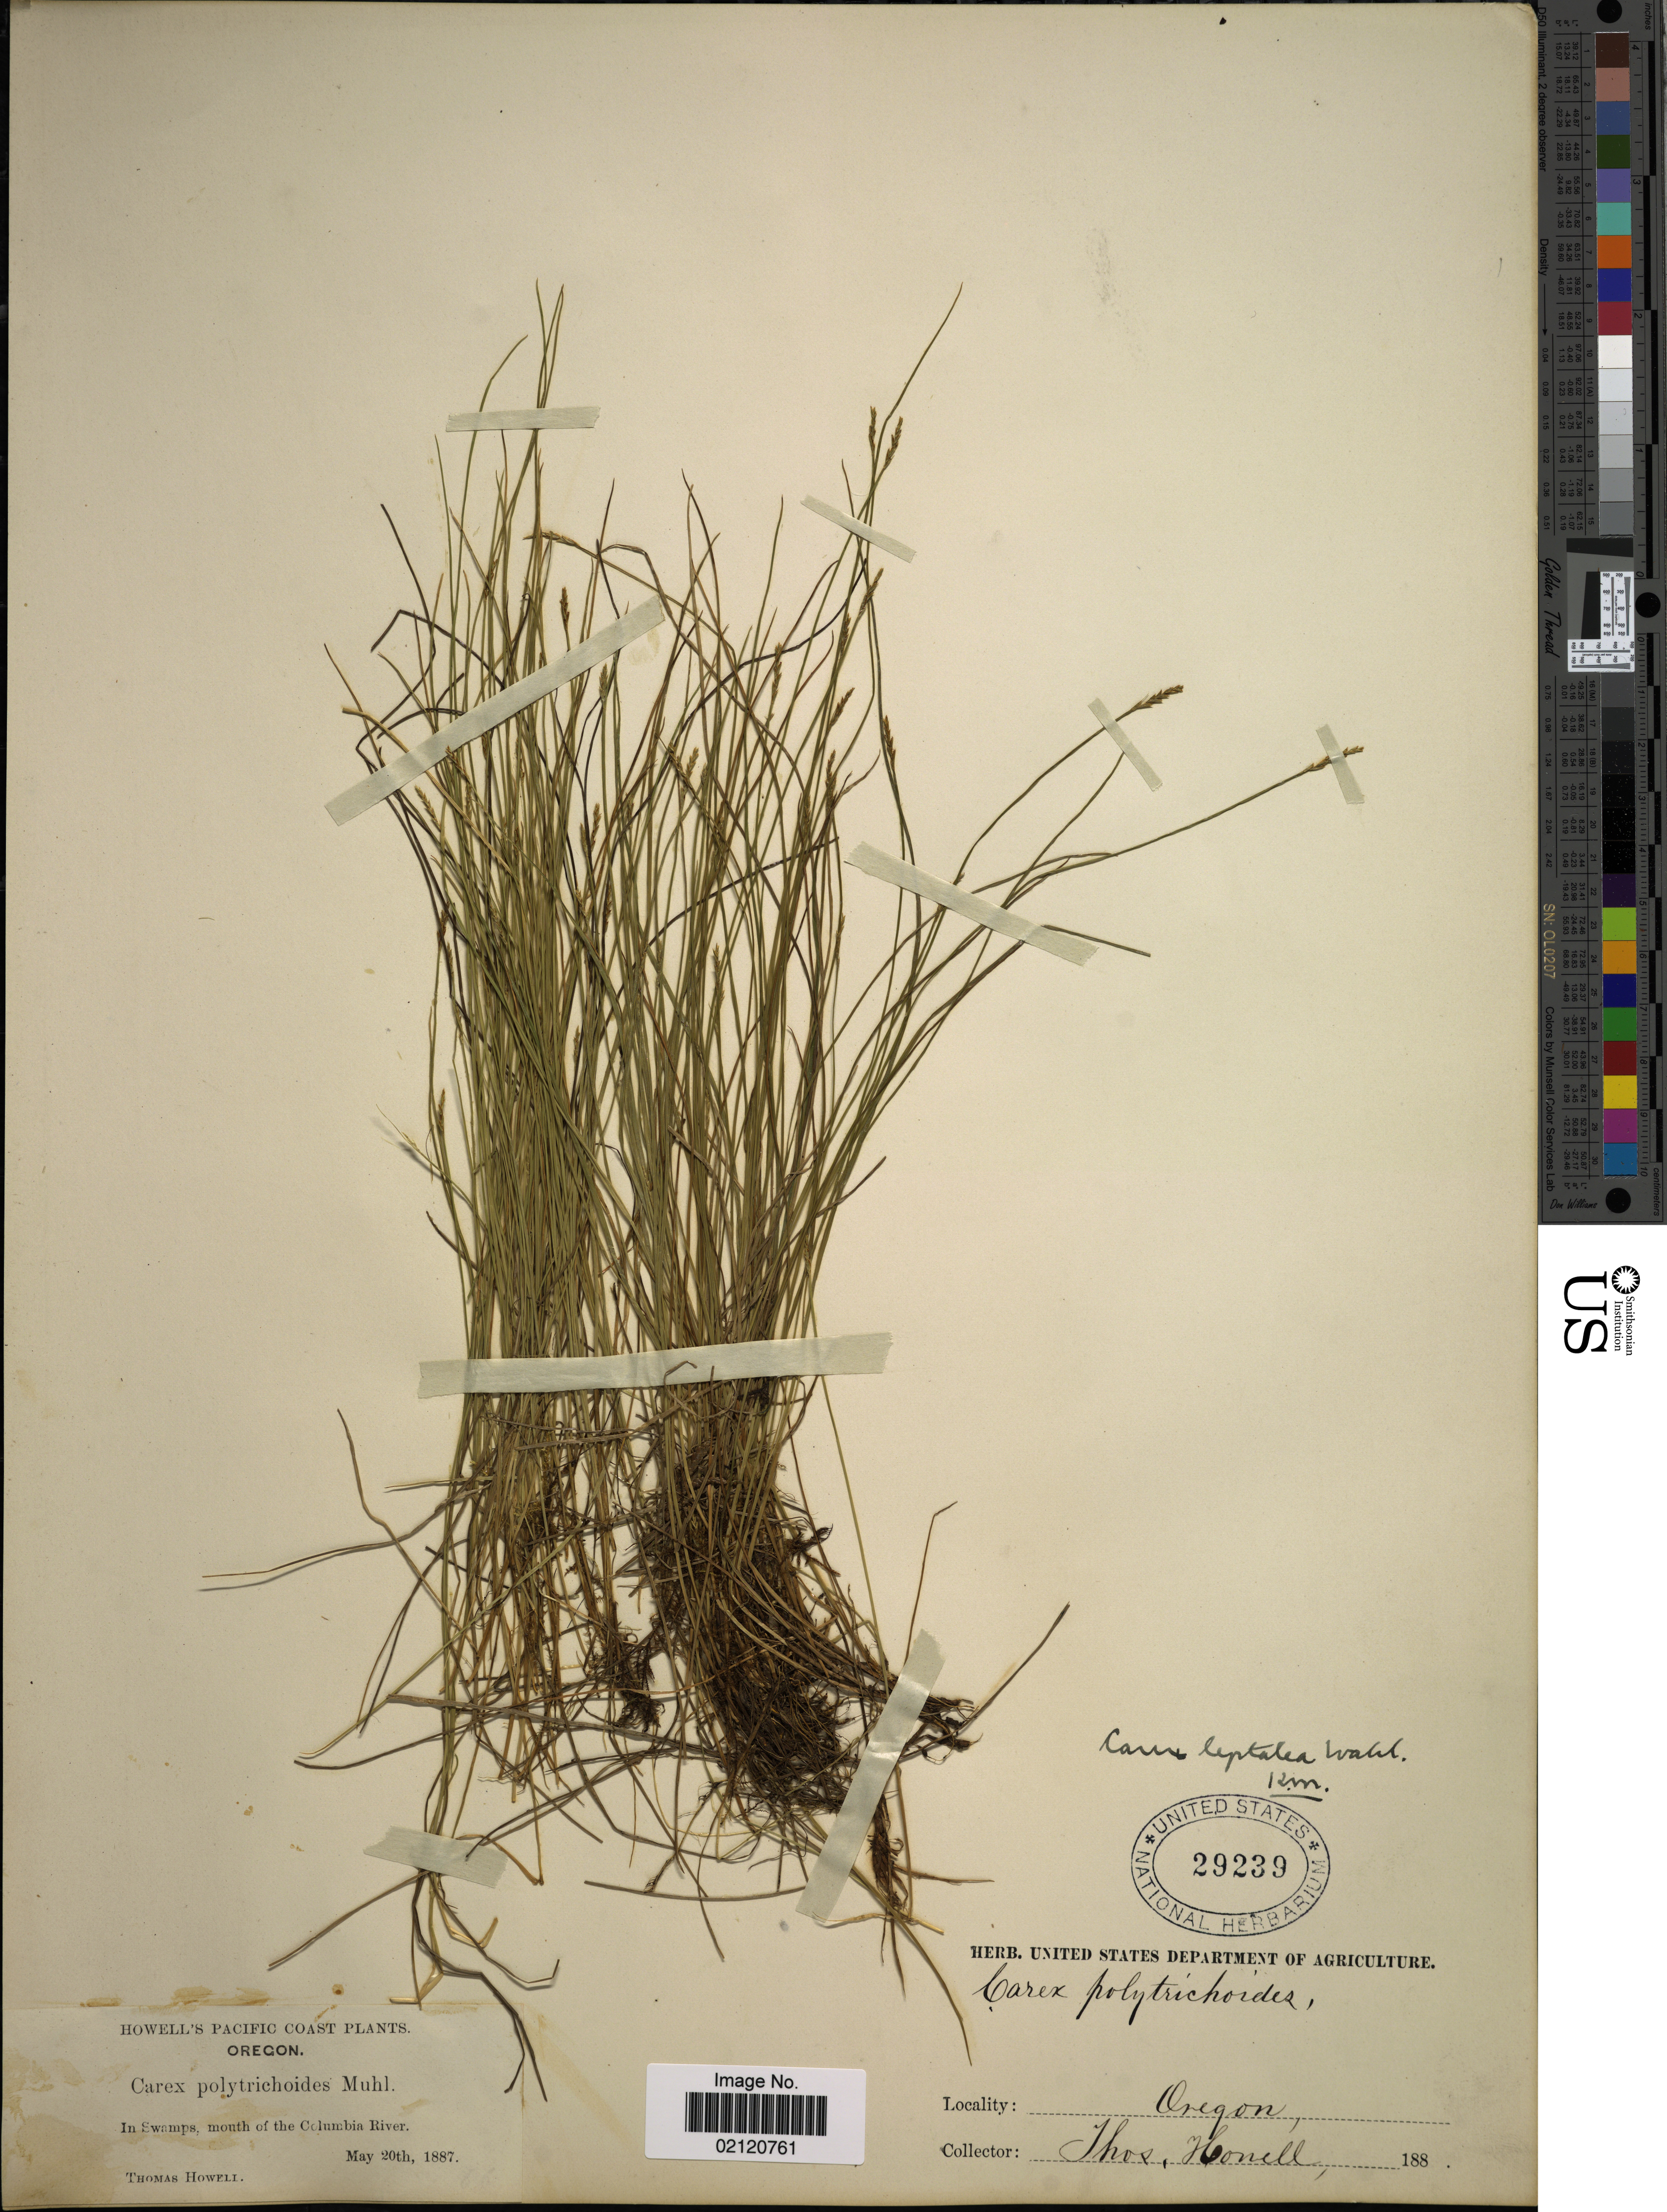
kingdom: Plantae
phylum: Tracheophyta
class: Liliopsida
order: Poales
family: Cyperaceae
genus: Carex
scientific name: Carex leptalea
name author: Wahlenb.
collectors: T. Howell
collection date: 1887-05-20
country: United States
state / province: Oregon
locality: Pacific Coast, In Swamps, mouth of the Columbia River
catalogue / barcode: US 29239